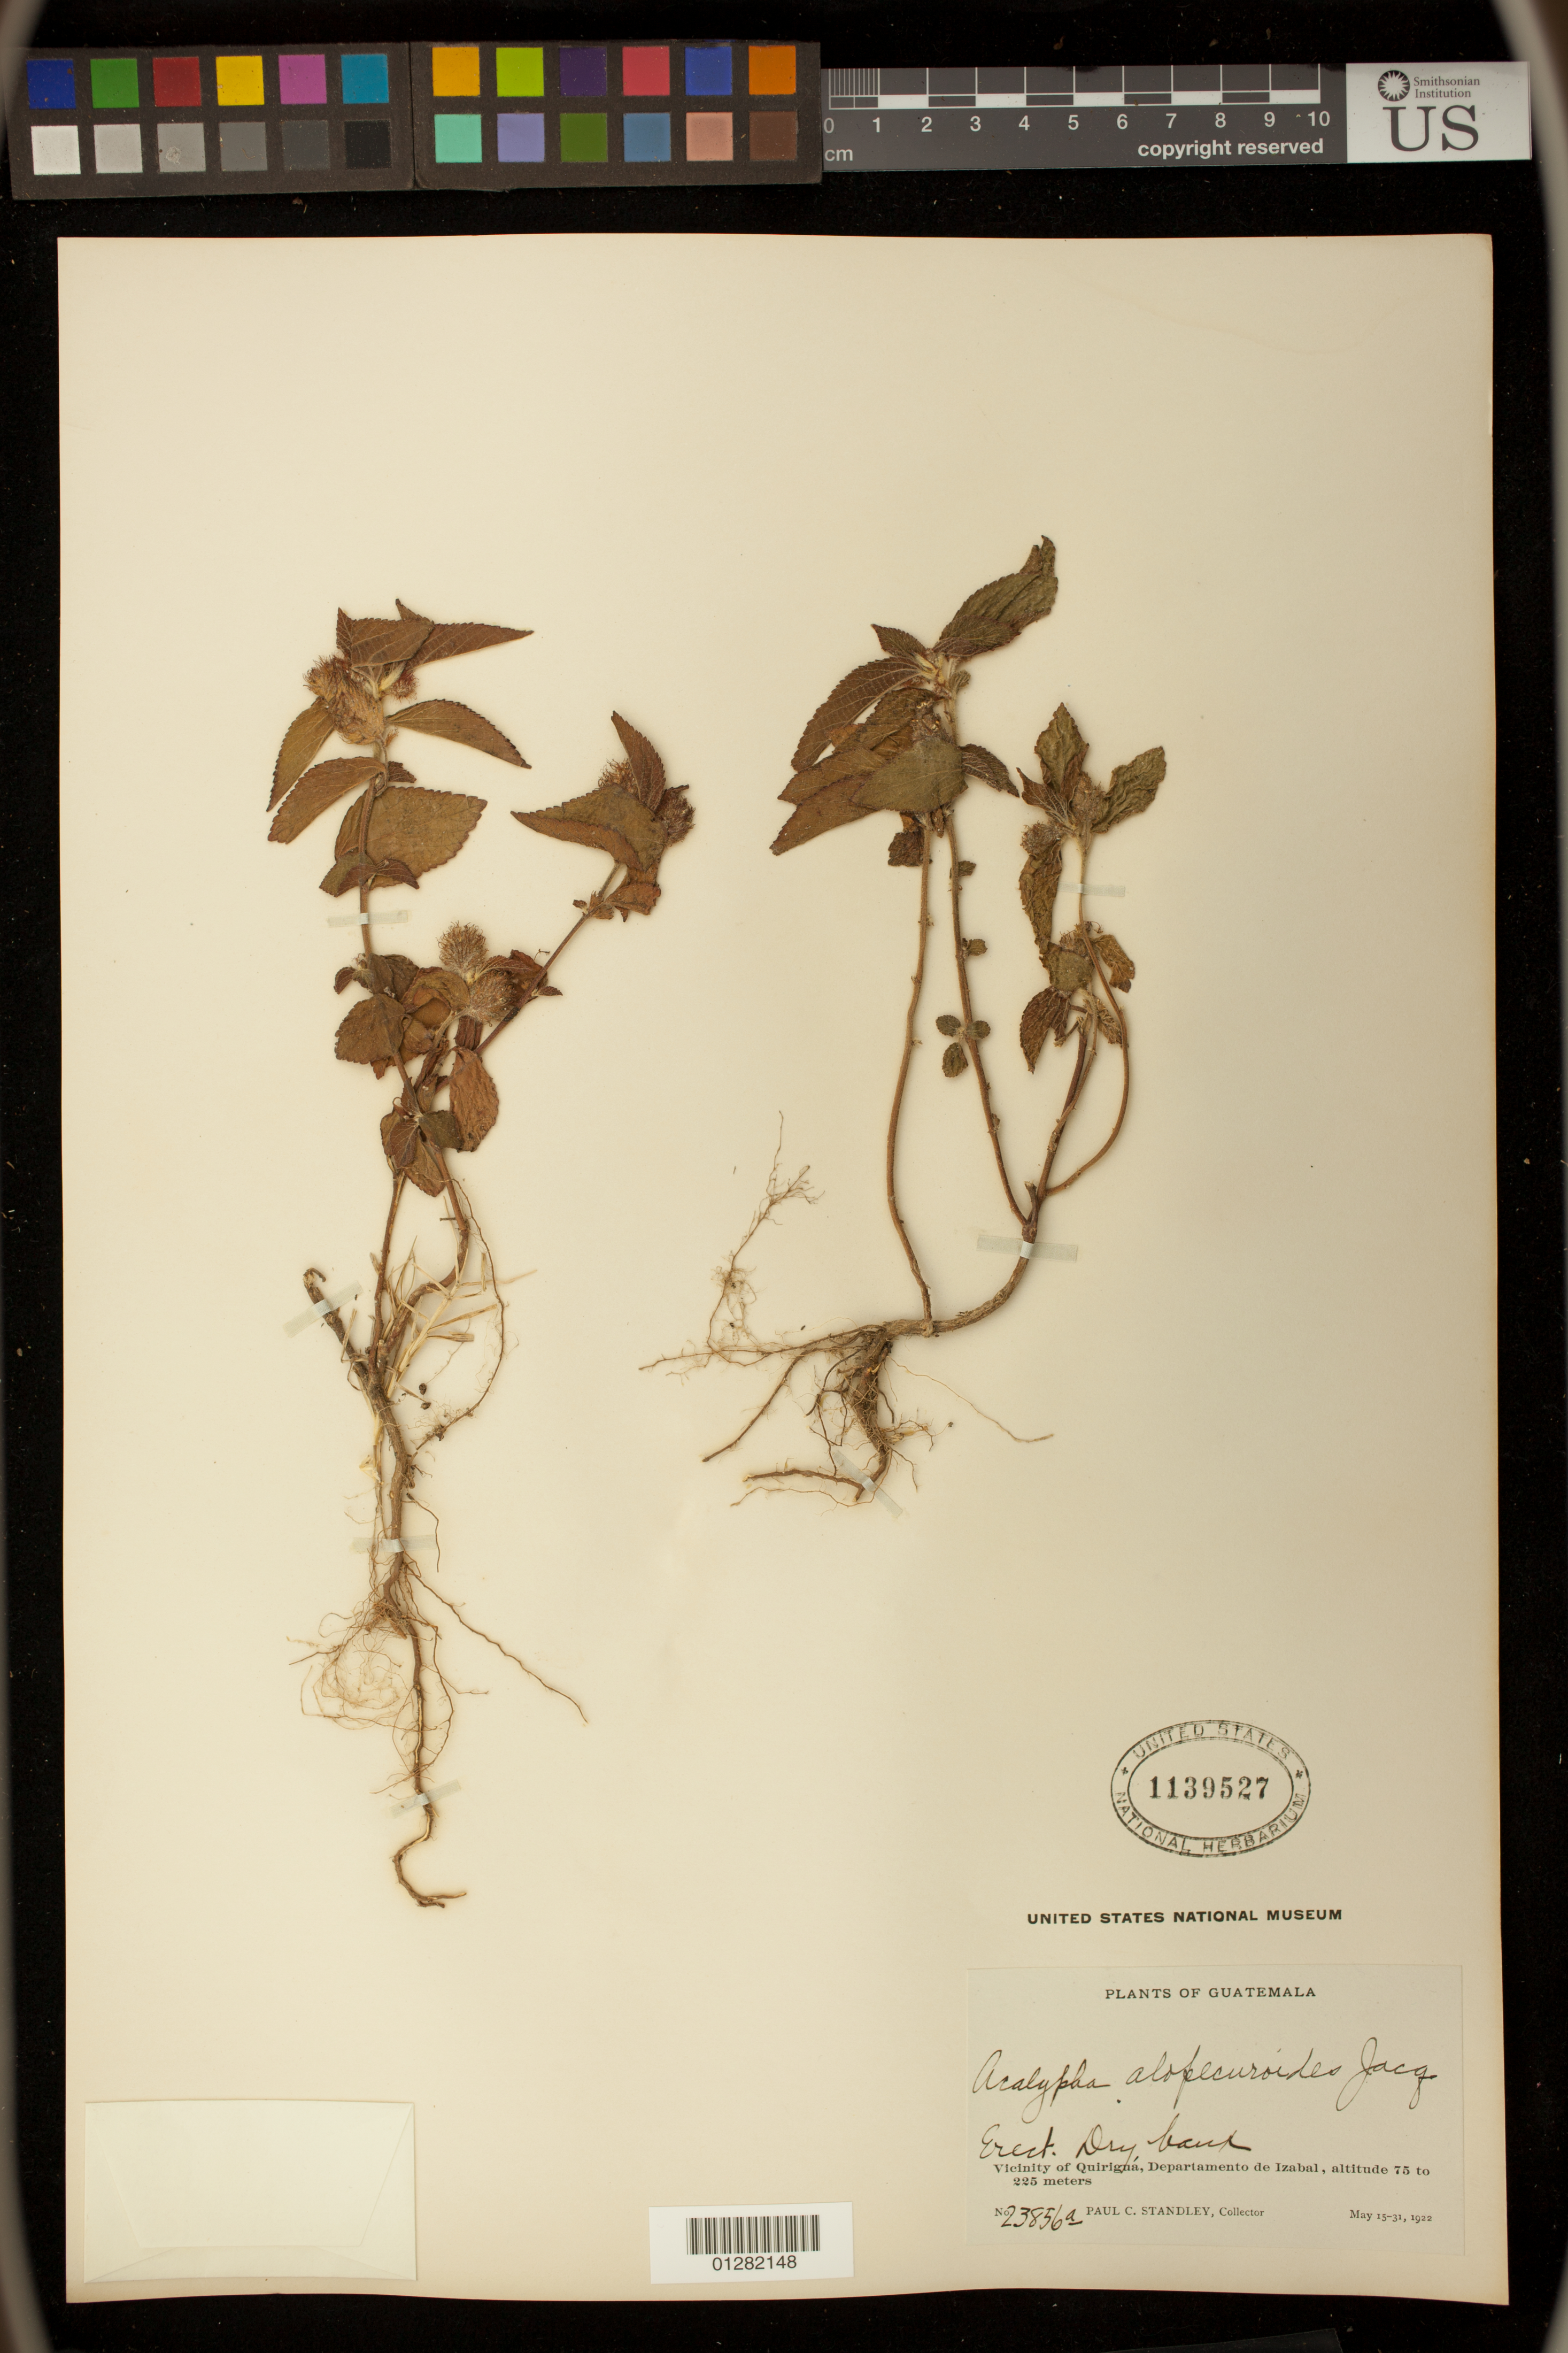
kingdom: Plantae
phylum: Tracheophyta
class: Magnoliopsida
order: Malpighiales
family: Euphorbiaceae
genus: Acalypha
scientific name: Acalypha arvensis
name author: Poepp.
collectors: P. C. Standley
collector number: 25856a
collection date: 1922-05-15/1922-05-31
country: Guatemala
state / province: Izabal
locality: Vicinity of Quirignß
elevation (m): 75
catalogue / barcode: US 1139527